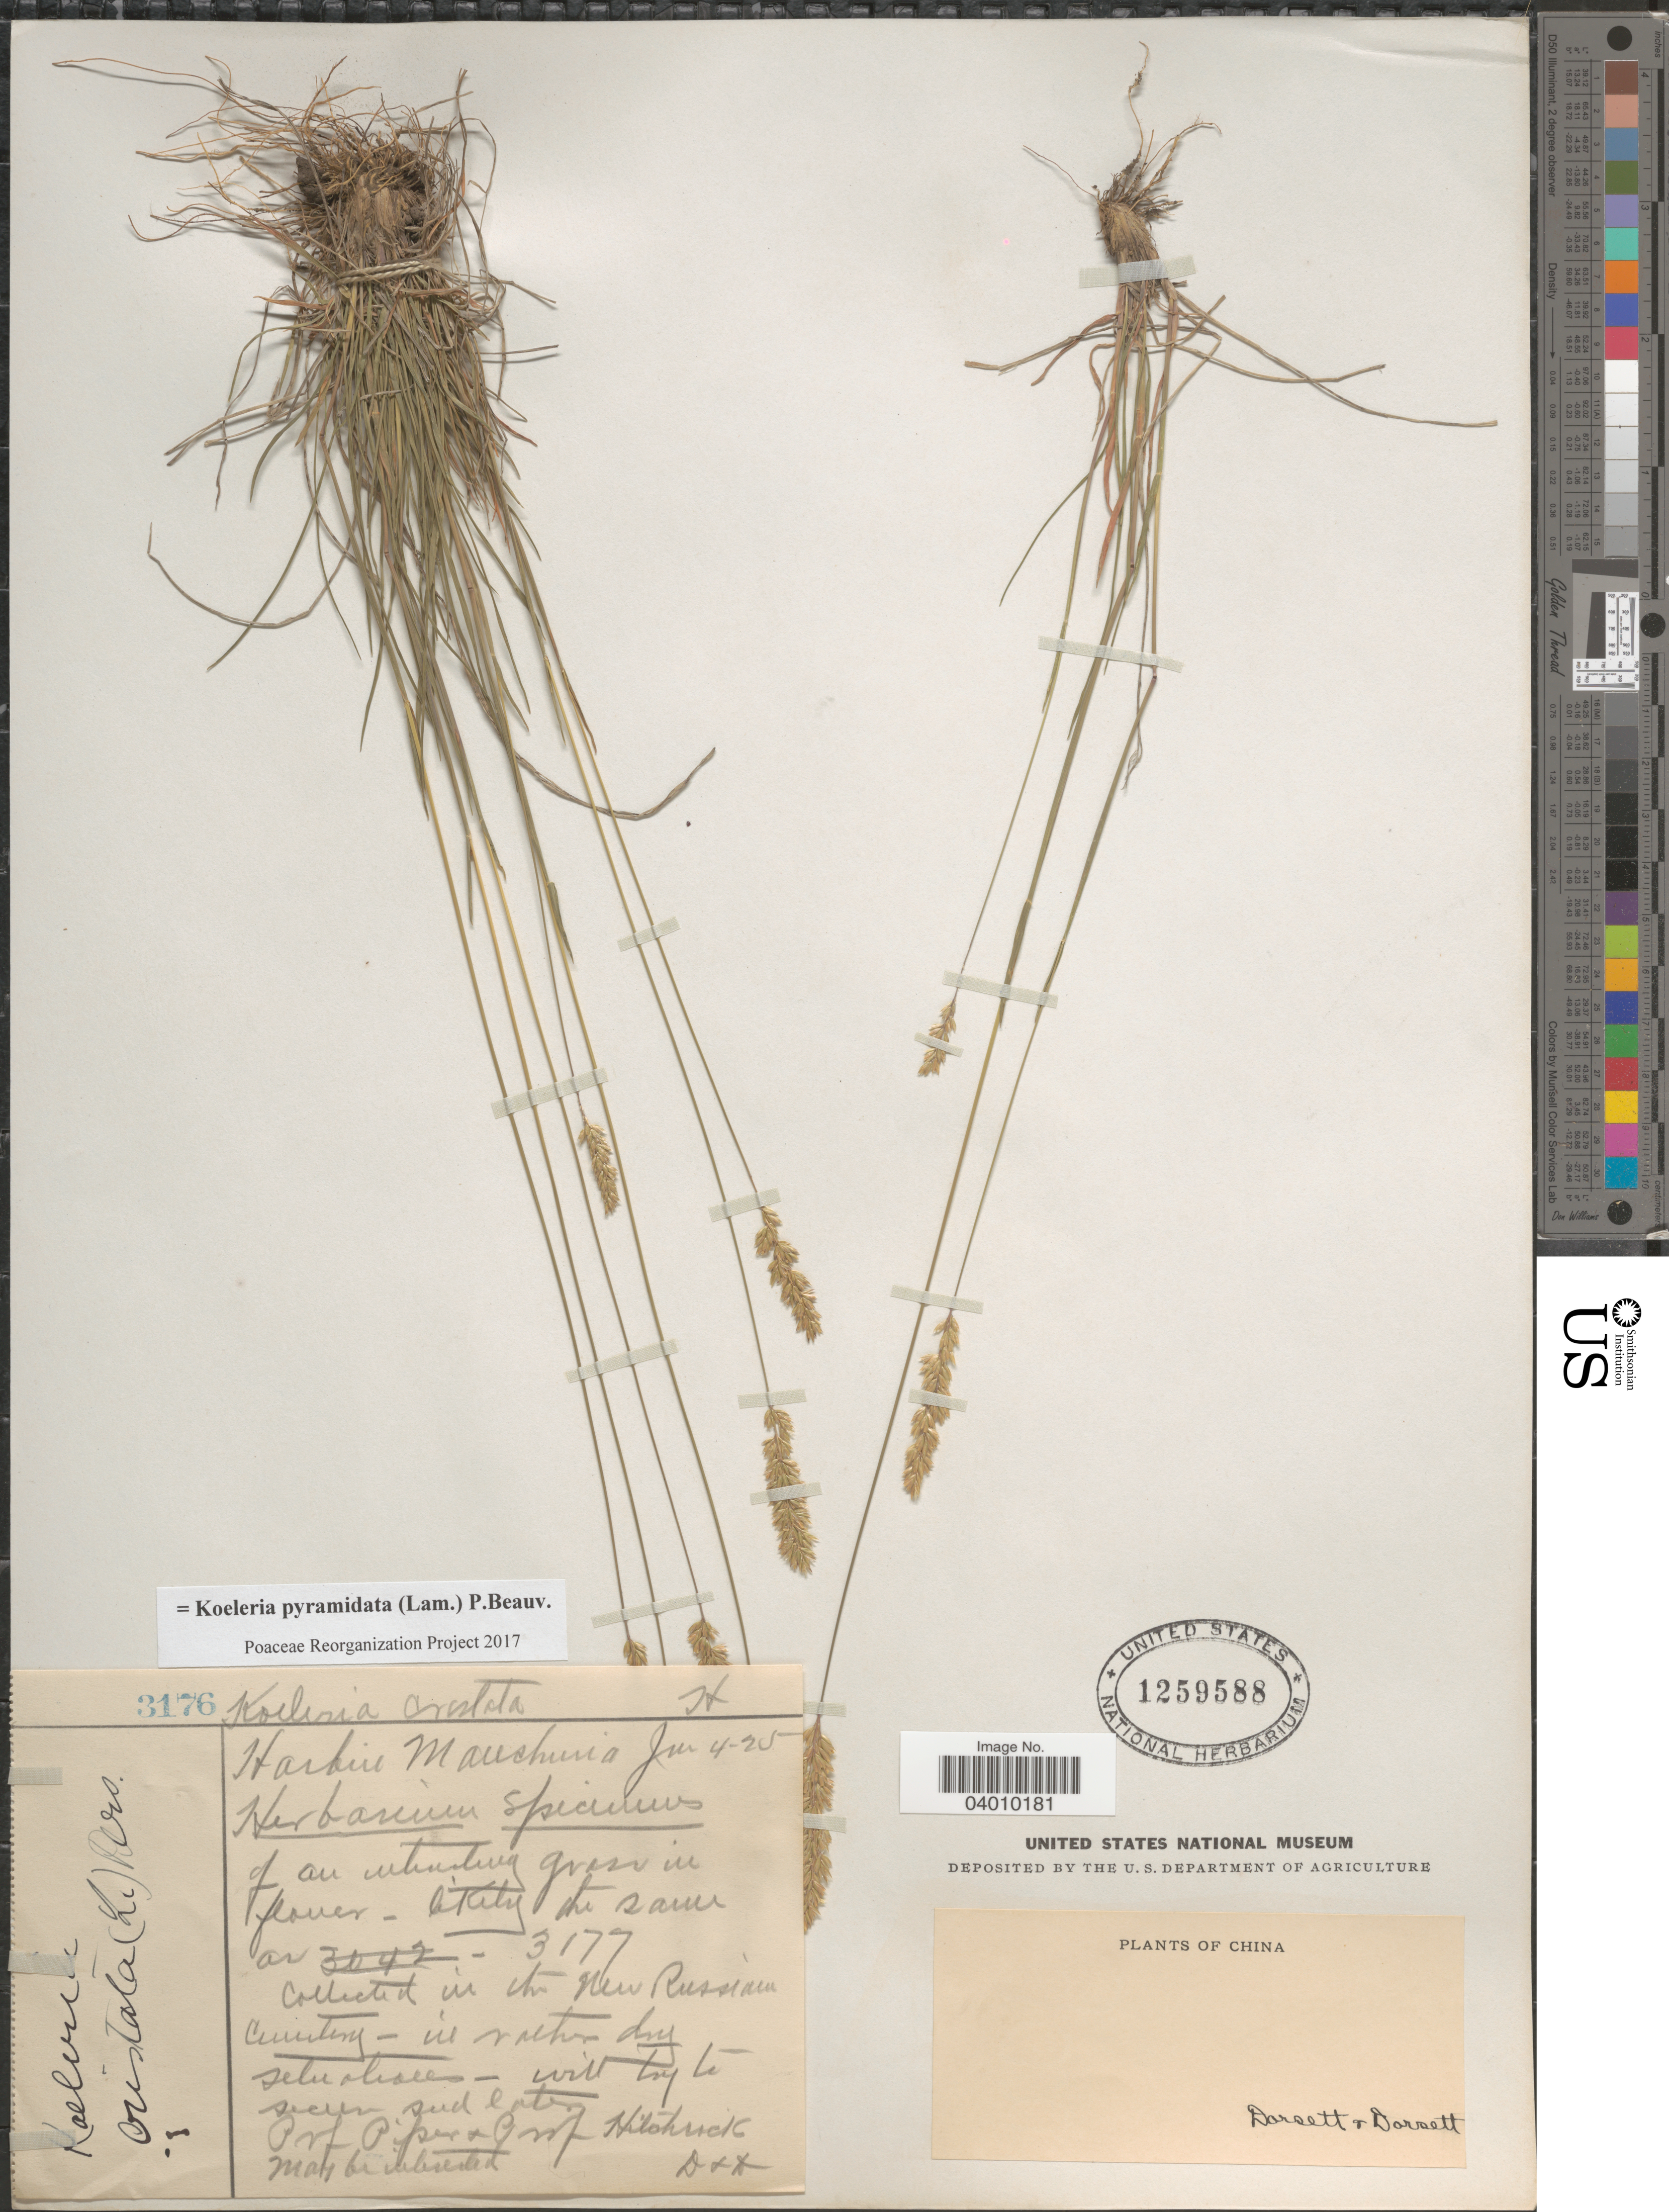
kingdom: Plantae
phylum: Tracheophyta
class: Liliopsida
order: Poales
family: Poaceae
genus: Koeleria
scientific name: Koeleria pyramidata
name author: (Lam.) P. Beauv.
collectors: -- Dorsett & -- Dorsett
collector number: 3176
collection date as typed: Transcribed d/m/y: 4/6/25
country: China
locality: Harbin Manchuria.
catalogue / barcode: US 1259588